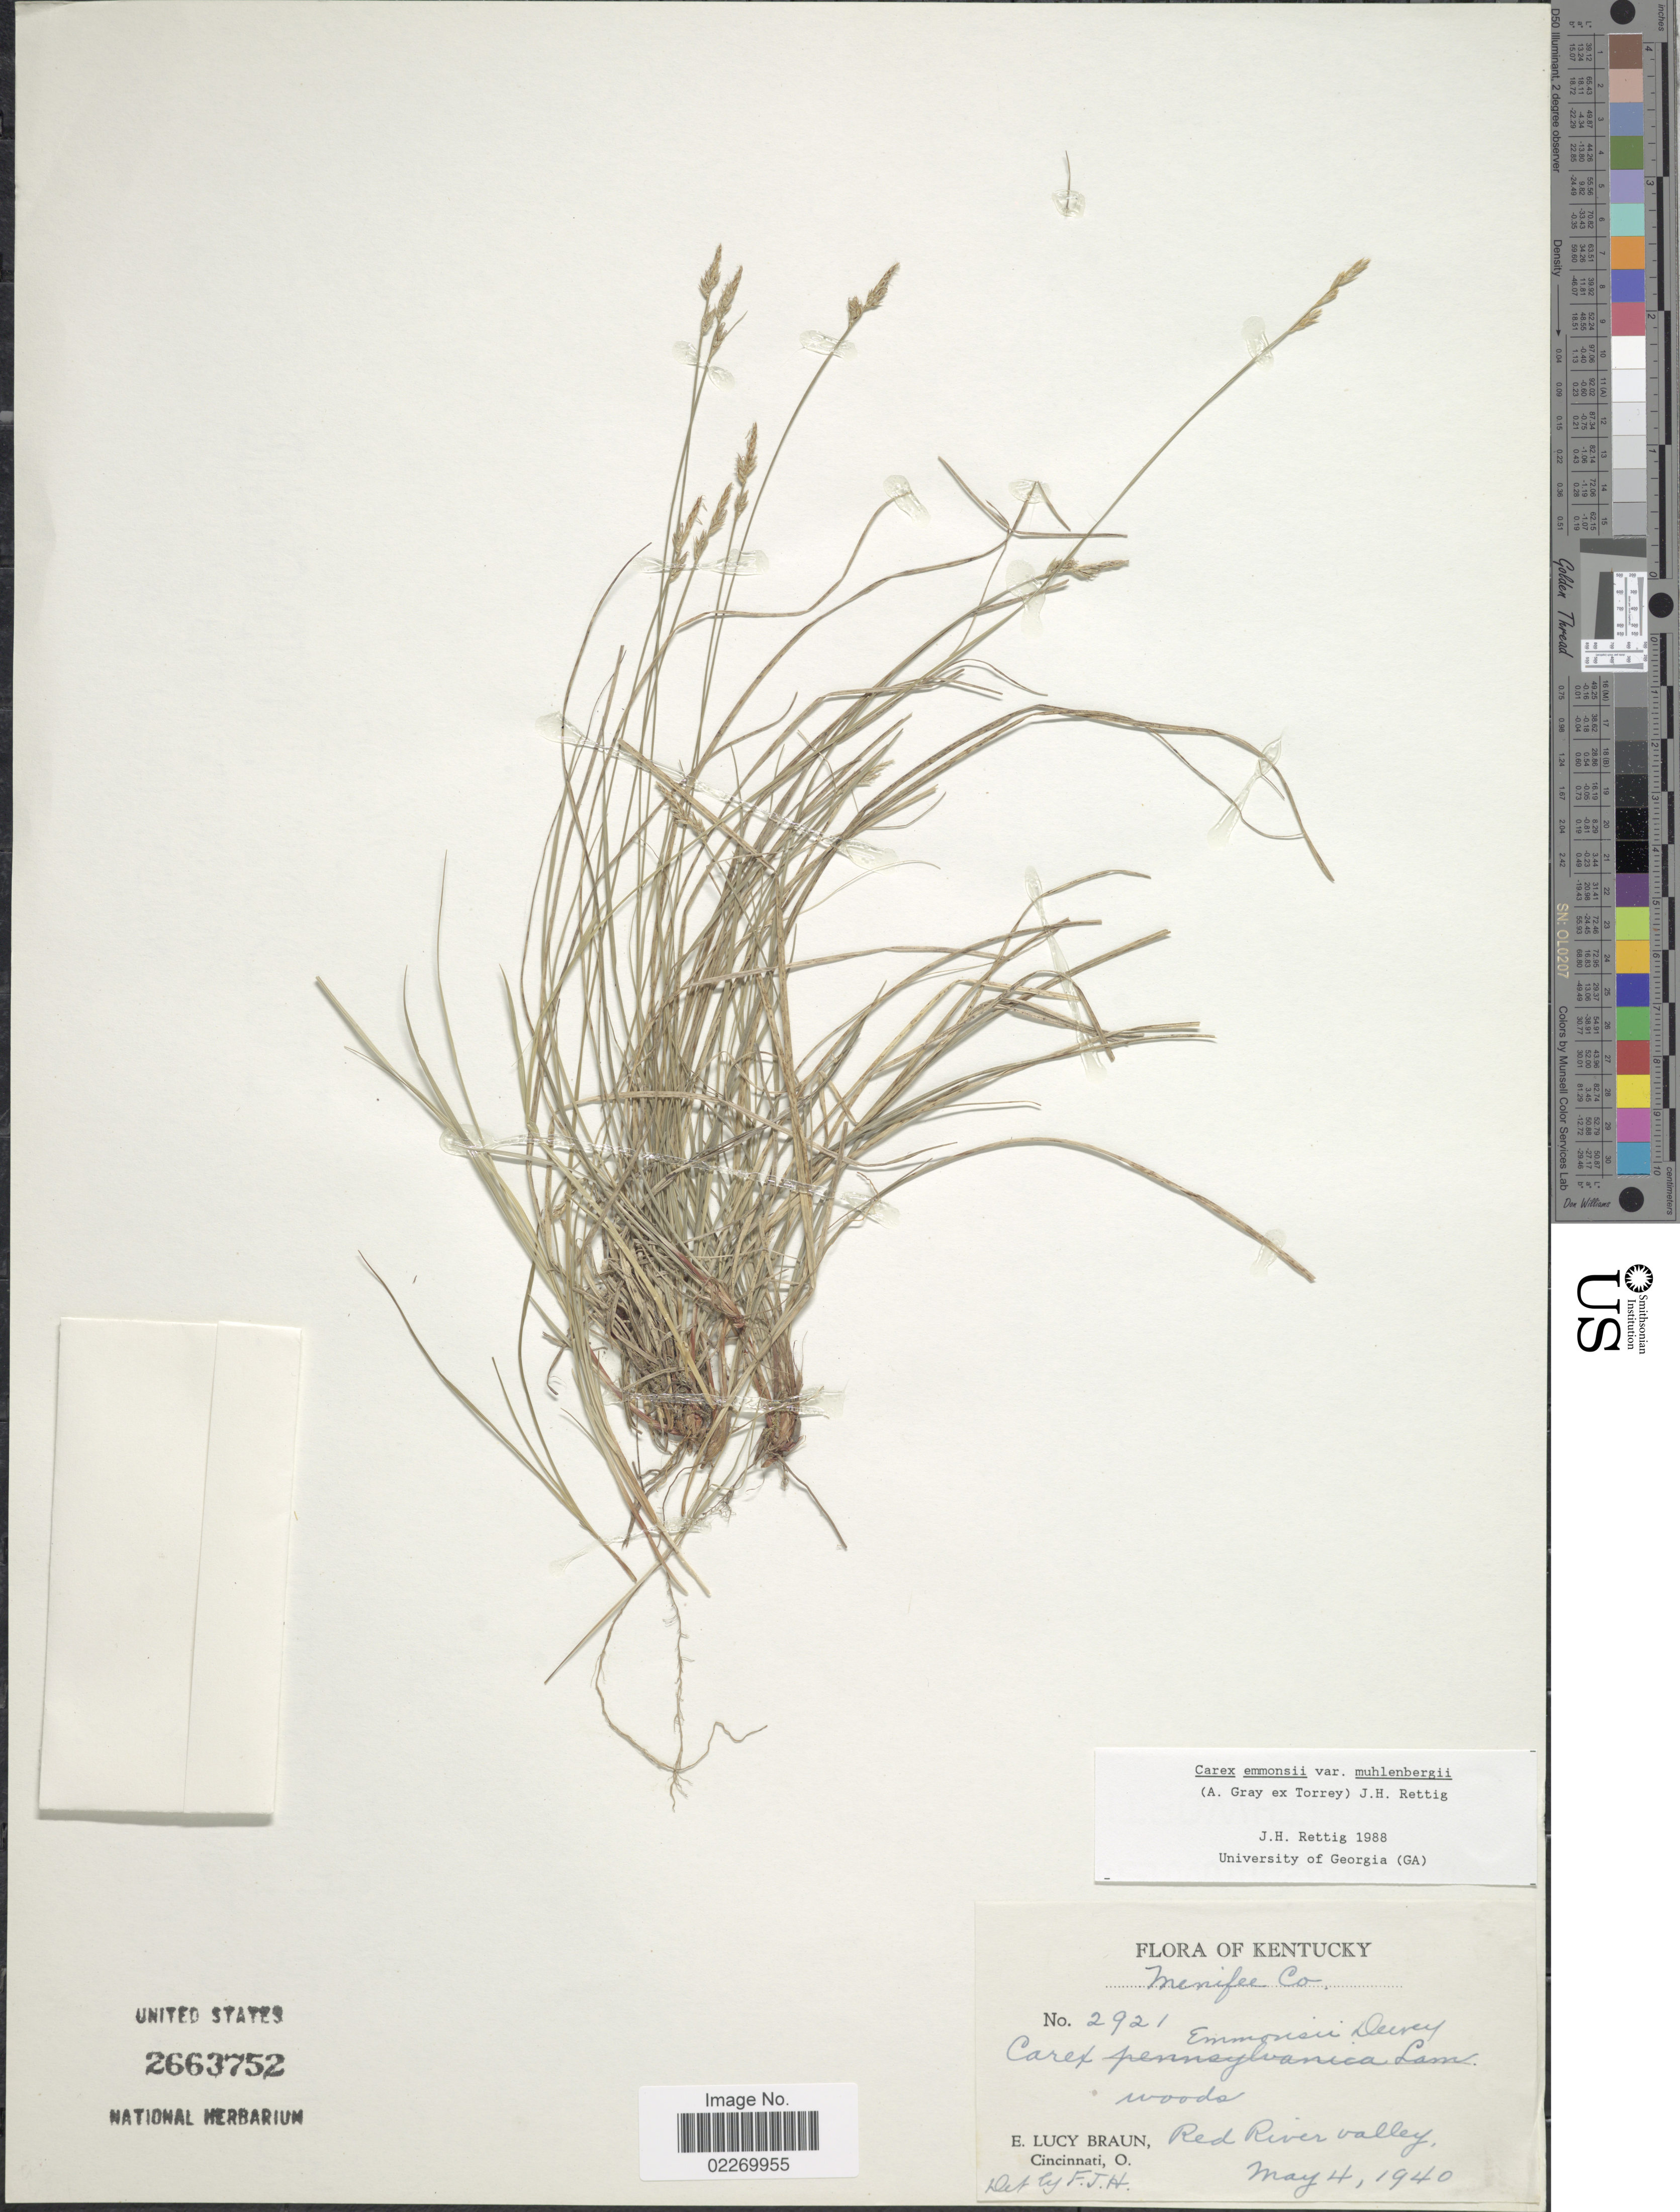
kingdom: Plantae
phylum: Tracheophyta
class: Liliopsida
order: Poales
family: Cyperaceae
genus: Carex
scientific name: Carex albicans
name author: Willd. ex Spreng.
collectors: E. L. Braun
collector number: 2921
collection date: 1940-05-04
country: United States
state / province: Kentucky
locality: Menifee Co., Red River valley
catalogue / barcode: US 2663752